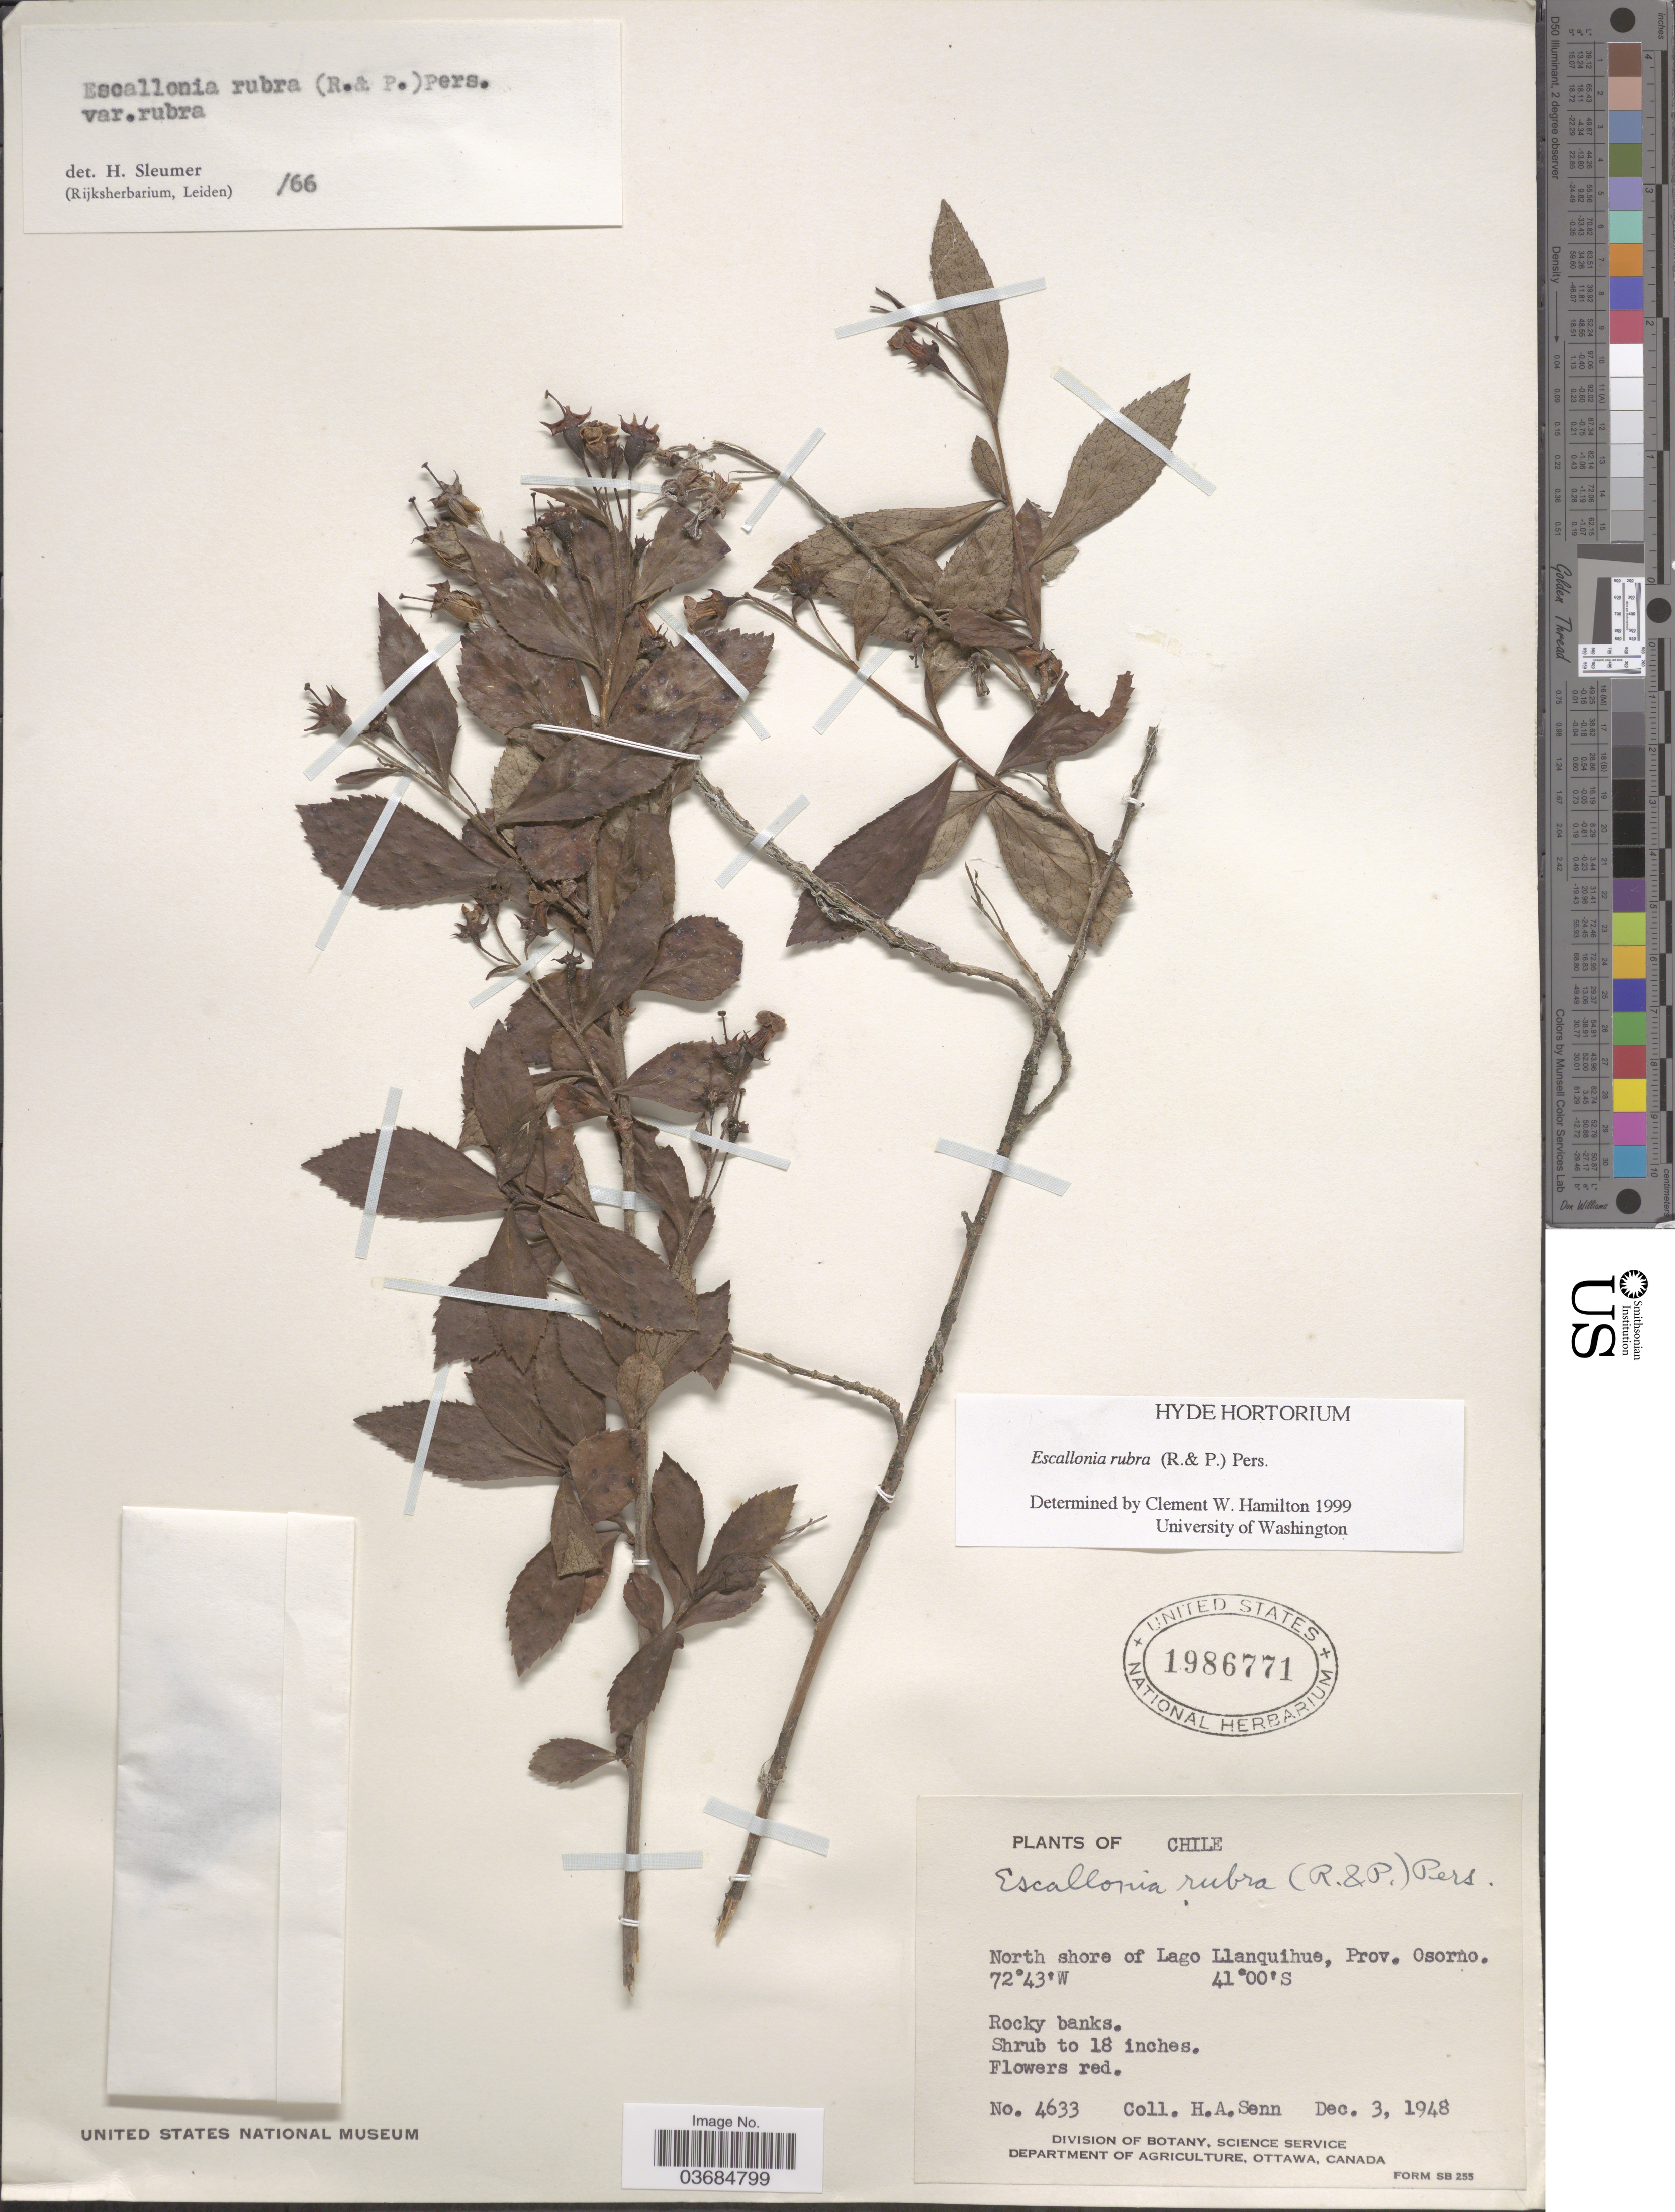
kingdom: Plantae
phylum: Tracheophyta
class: Magnoliopsida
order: Escalloniales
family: Escalloniaceae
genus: Escallonia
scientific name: Escallonia rubra var. rubra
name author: (Ruiz & Pav.) Pers.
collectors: H. Senn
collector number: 4633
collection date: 1948-12-03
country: Chile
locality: North shore of Lago Llanquihue, Prov. Osorno.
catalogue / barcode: US 1986771